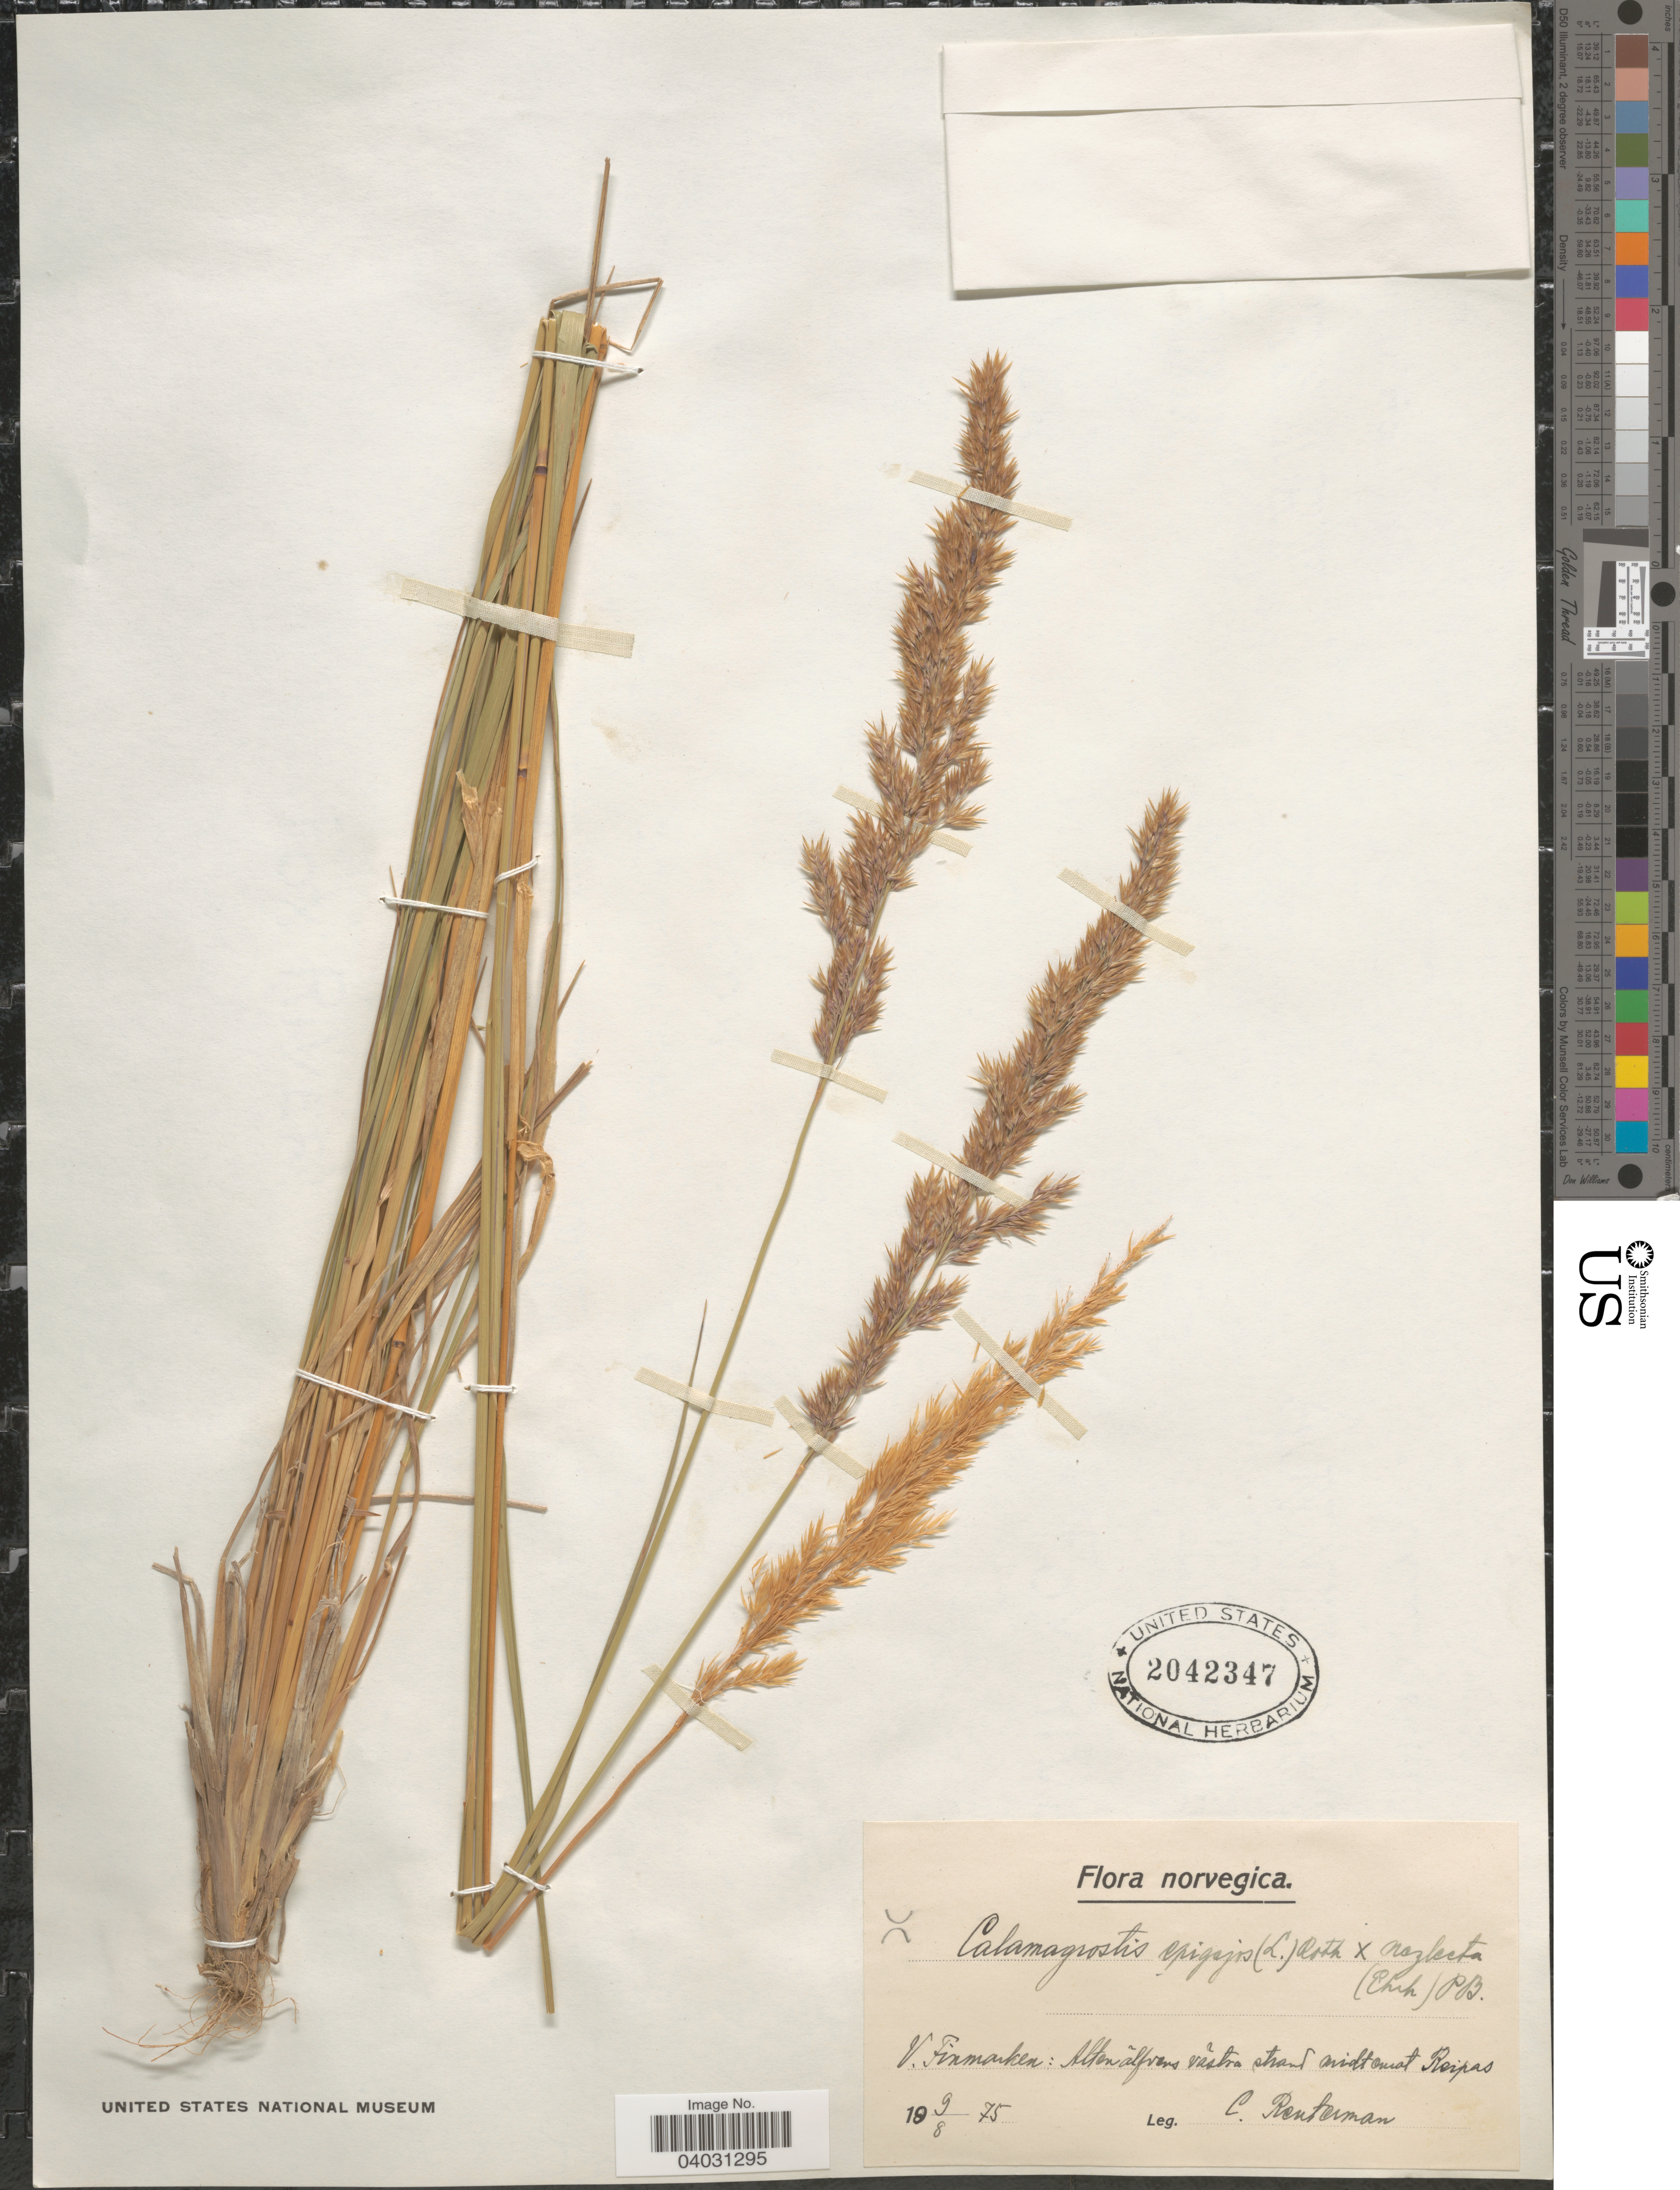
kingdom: Plantae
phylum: Tracheophyta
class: Liliopsida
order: Poales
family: Poaceae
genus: Calamagrostis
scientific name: Calamagrostis epigeios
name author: (L.) Roth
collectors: C. Reuterman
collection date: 1975-08-09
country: Norway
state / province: Finnmark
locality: Norvegica. V. Finmarken: Altenãlfvens vãstra strand midtomat Reipas.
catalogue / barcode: US 2042347